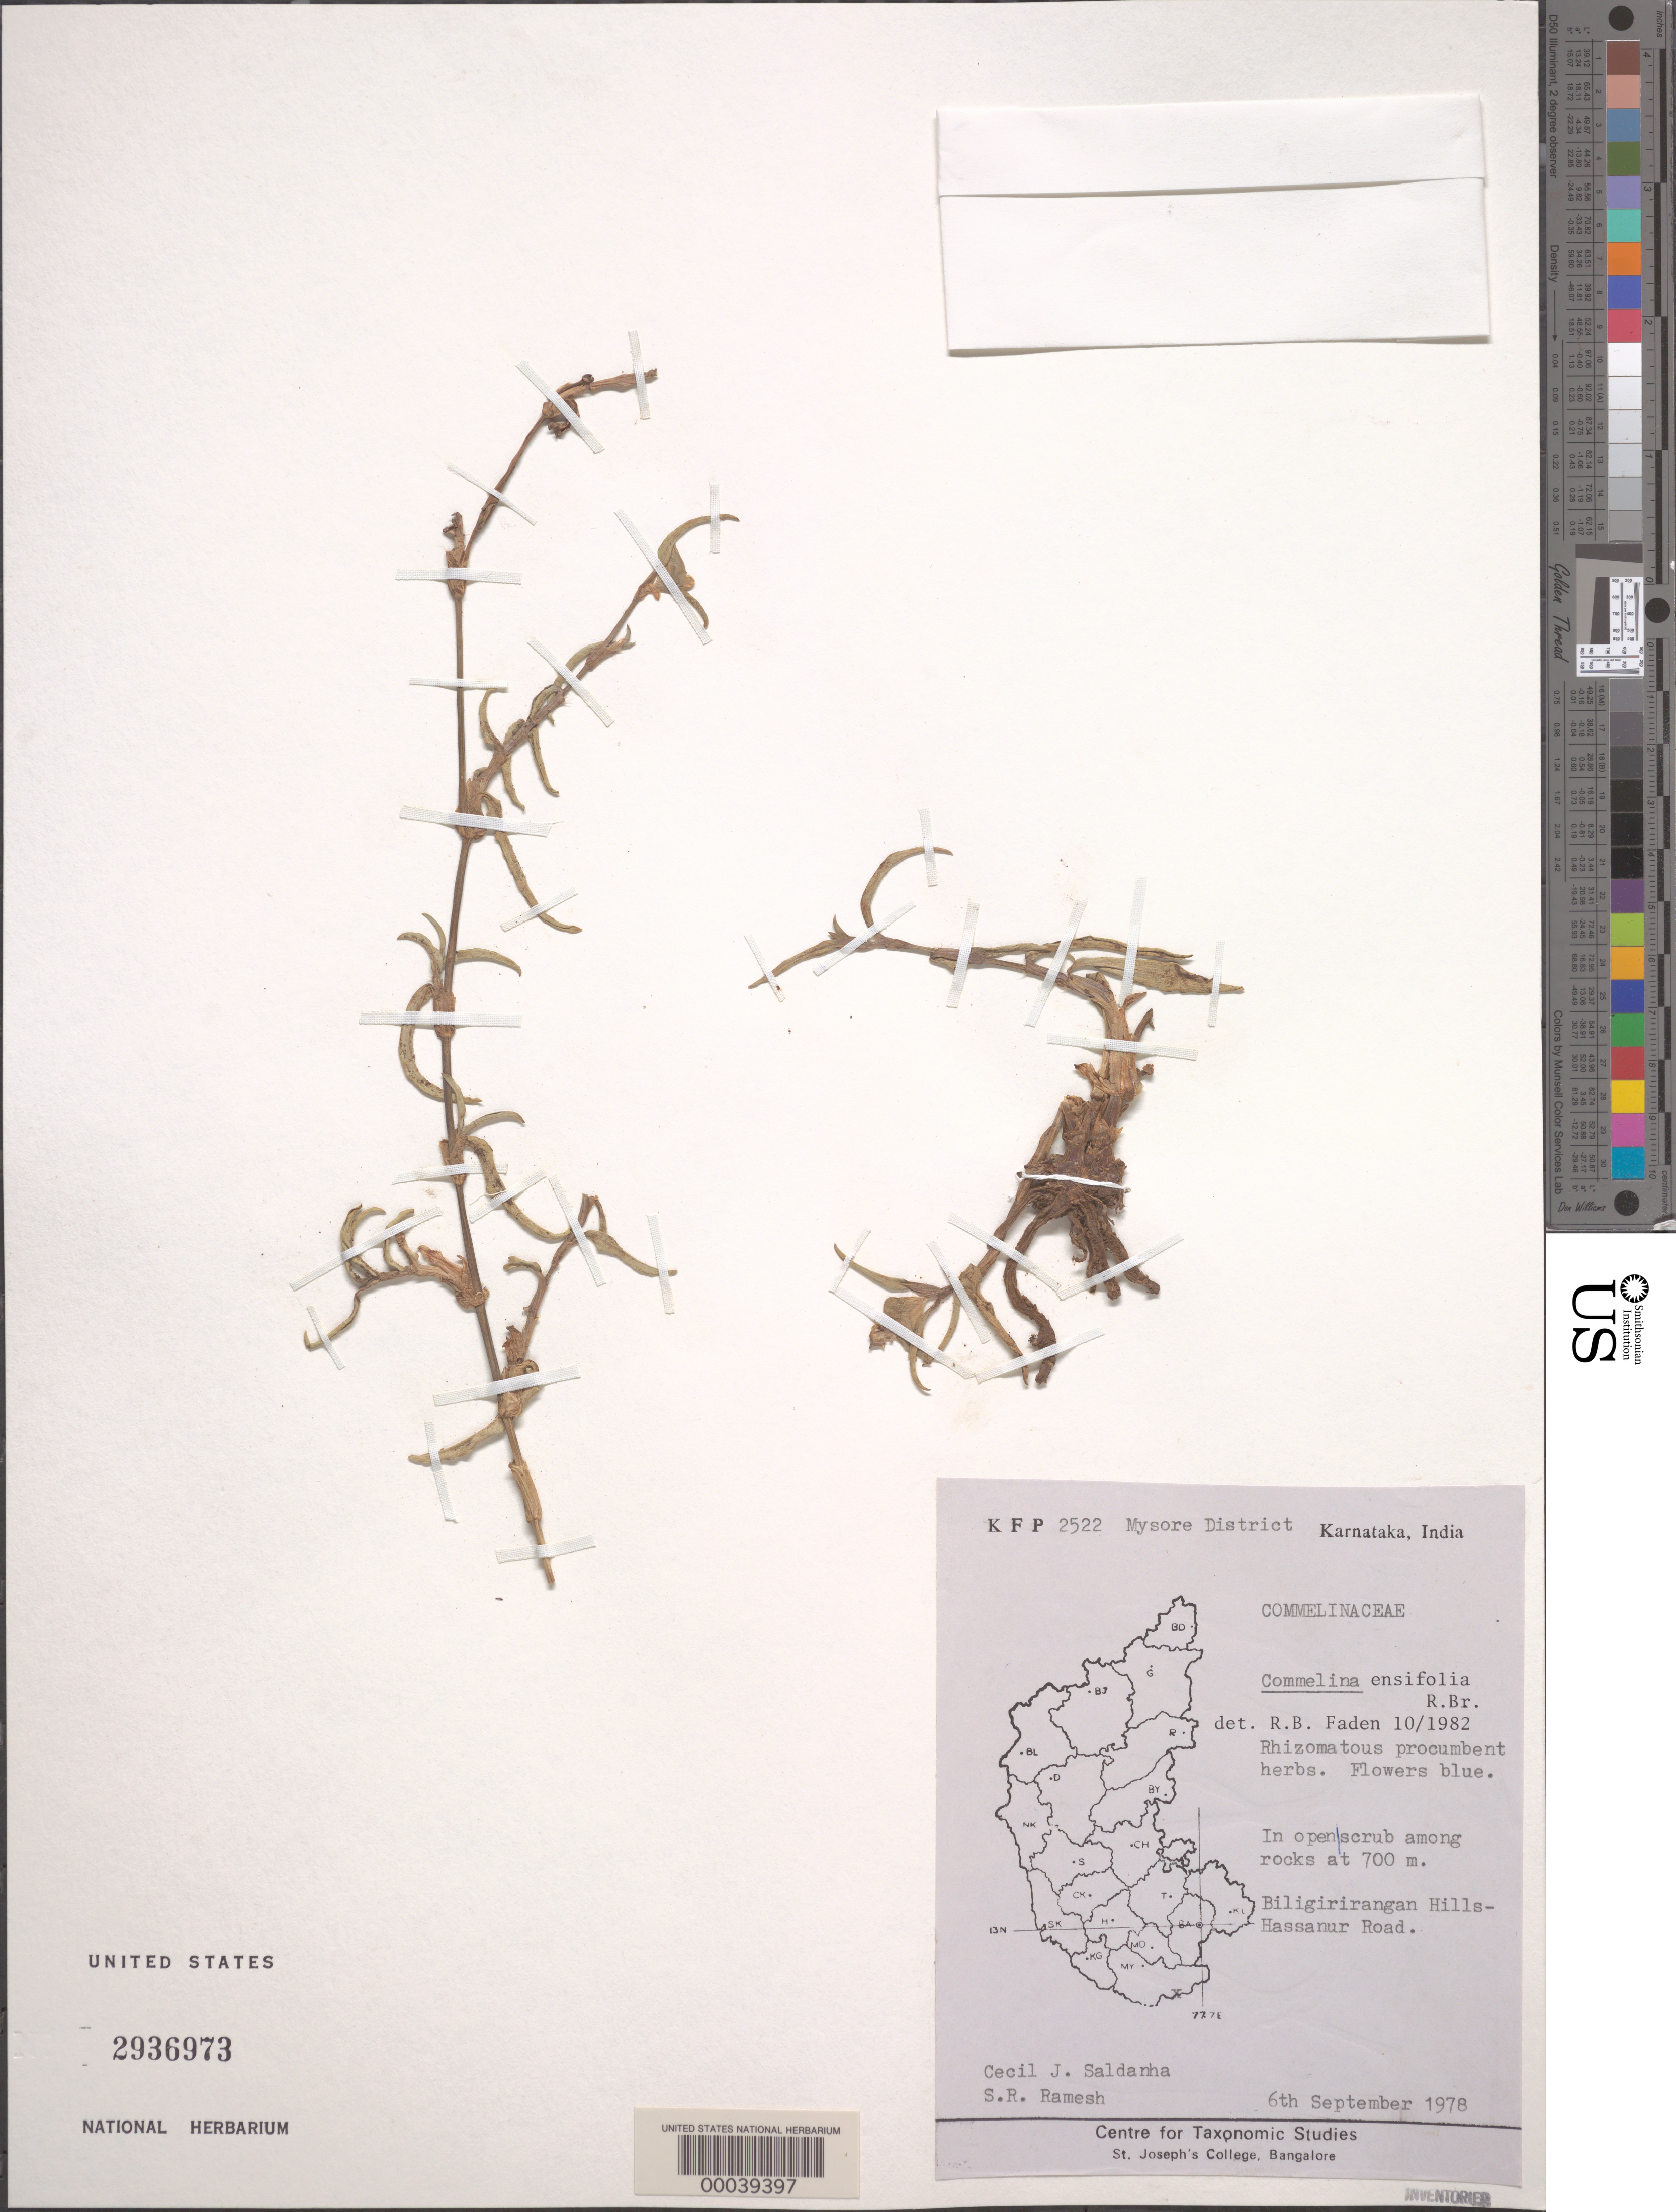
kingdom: Plantae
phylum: Tracheophyta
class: Liliopsida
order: Commelinales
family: Commelinaceae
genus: Commelina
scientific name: Commelina ensifolia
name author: R. Br.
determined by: Faden, Robert B., (US), Smithsonian Institution - National Museum of Natural History (UNITED STATES)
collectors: C. J. Saldanha & S. R. Ramesh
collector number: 2522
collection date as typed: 06 Sep 1978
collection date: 1978-09-06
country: India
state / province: Karnataka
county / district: Mysore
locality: Biligirirangan hills, mysore state [mysore state = karnataka.]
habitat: Open scrub among rocks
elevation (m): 700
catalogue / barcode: US 2936973